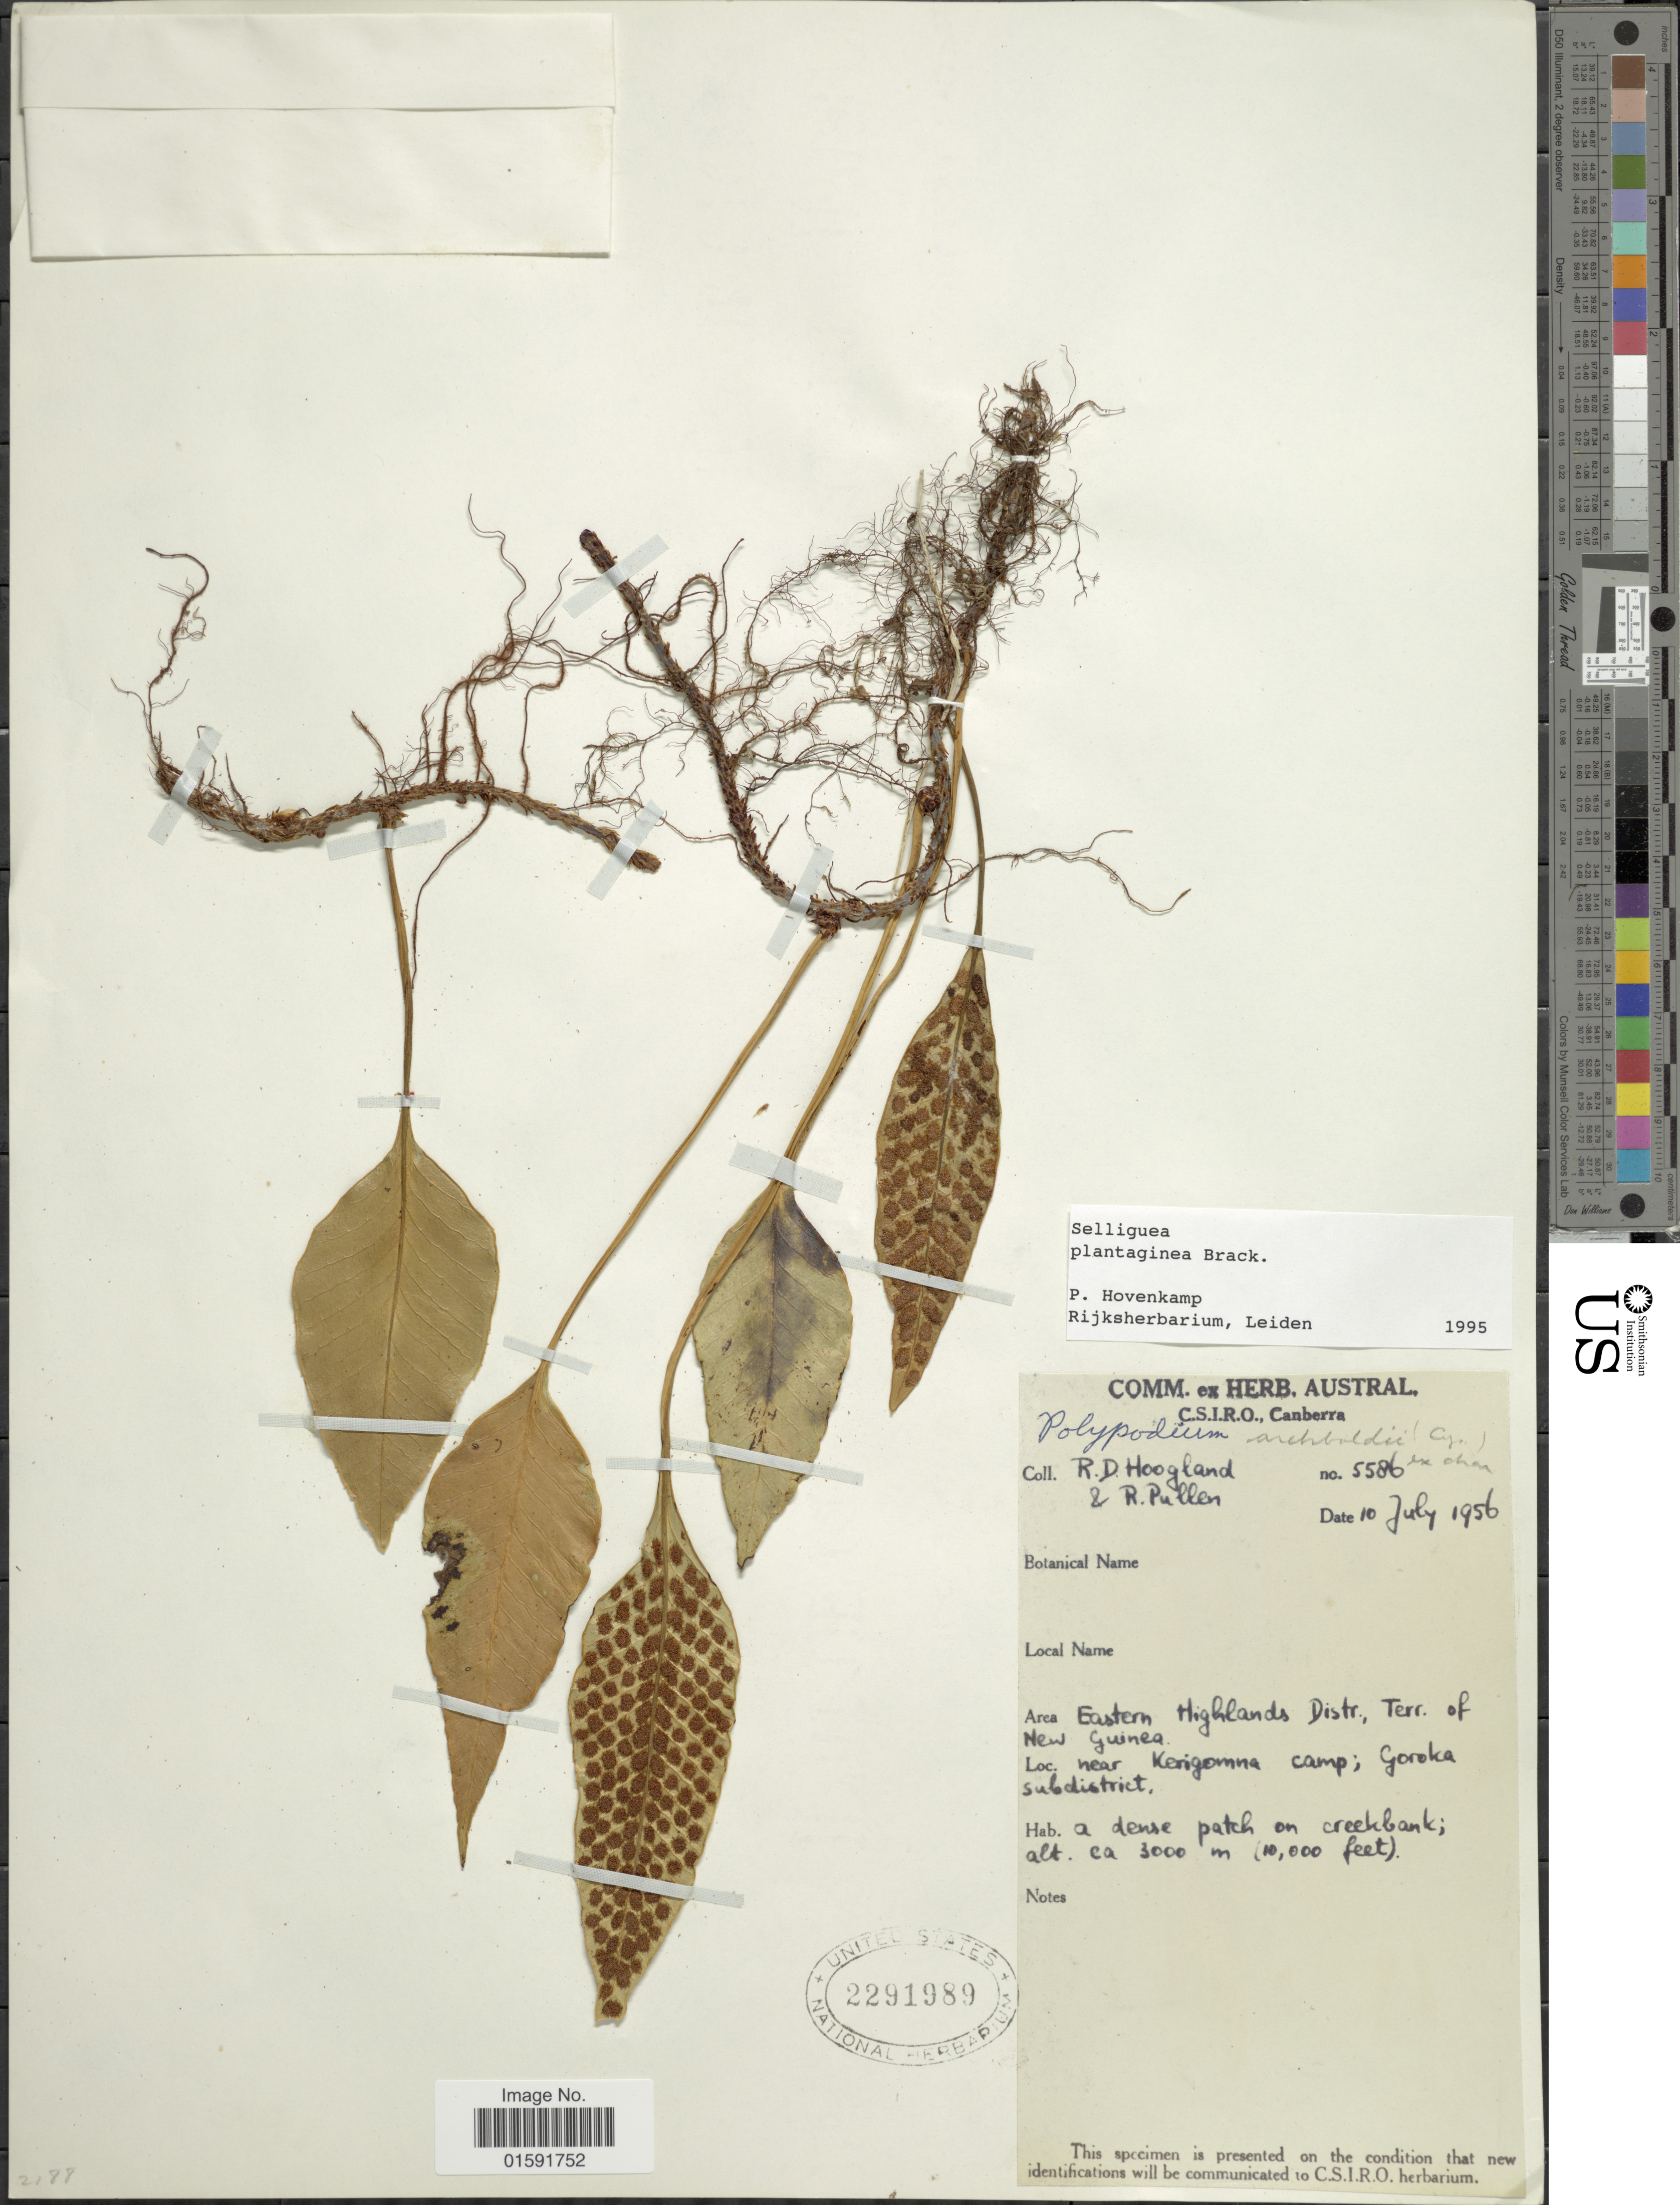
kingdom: Plantae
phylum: Tracheophyta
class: Polypodiopsida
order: Polypodiales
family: Polypodiaceae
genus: Selliguea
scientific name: Selliguea plantaginea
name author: Brack. in Wilkes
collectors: R. D. Hoogland & R. Pullen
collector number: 5586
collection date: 1956-07-10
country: Papua New Guinea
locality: Eastern Highlands Distr., Terr of New Guinea, near Kengomna camp, Goroka subdistrict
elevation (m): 3000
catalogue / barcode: US 2291989